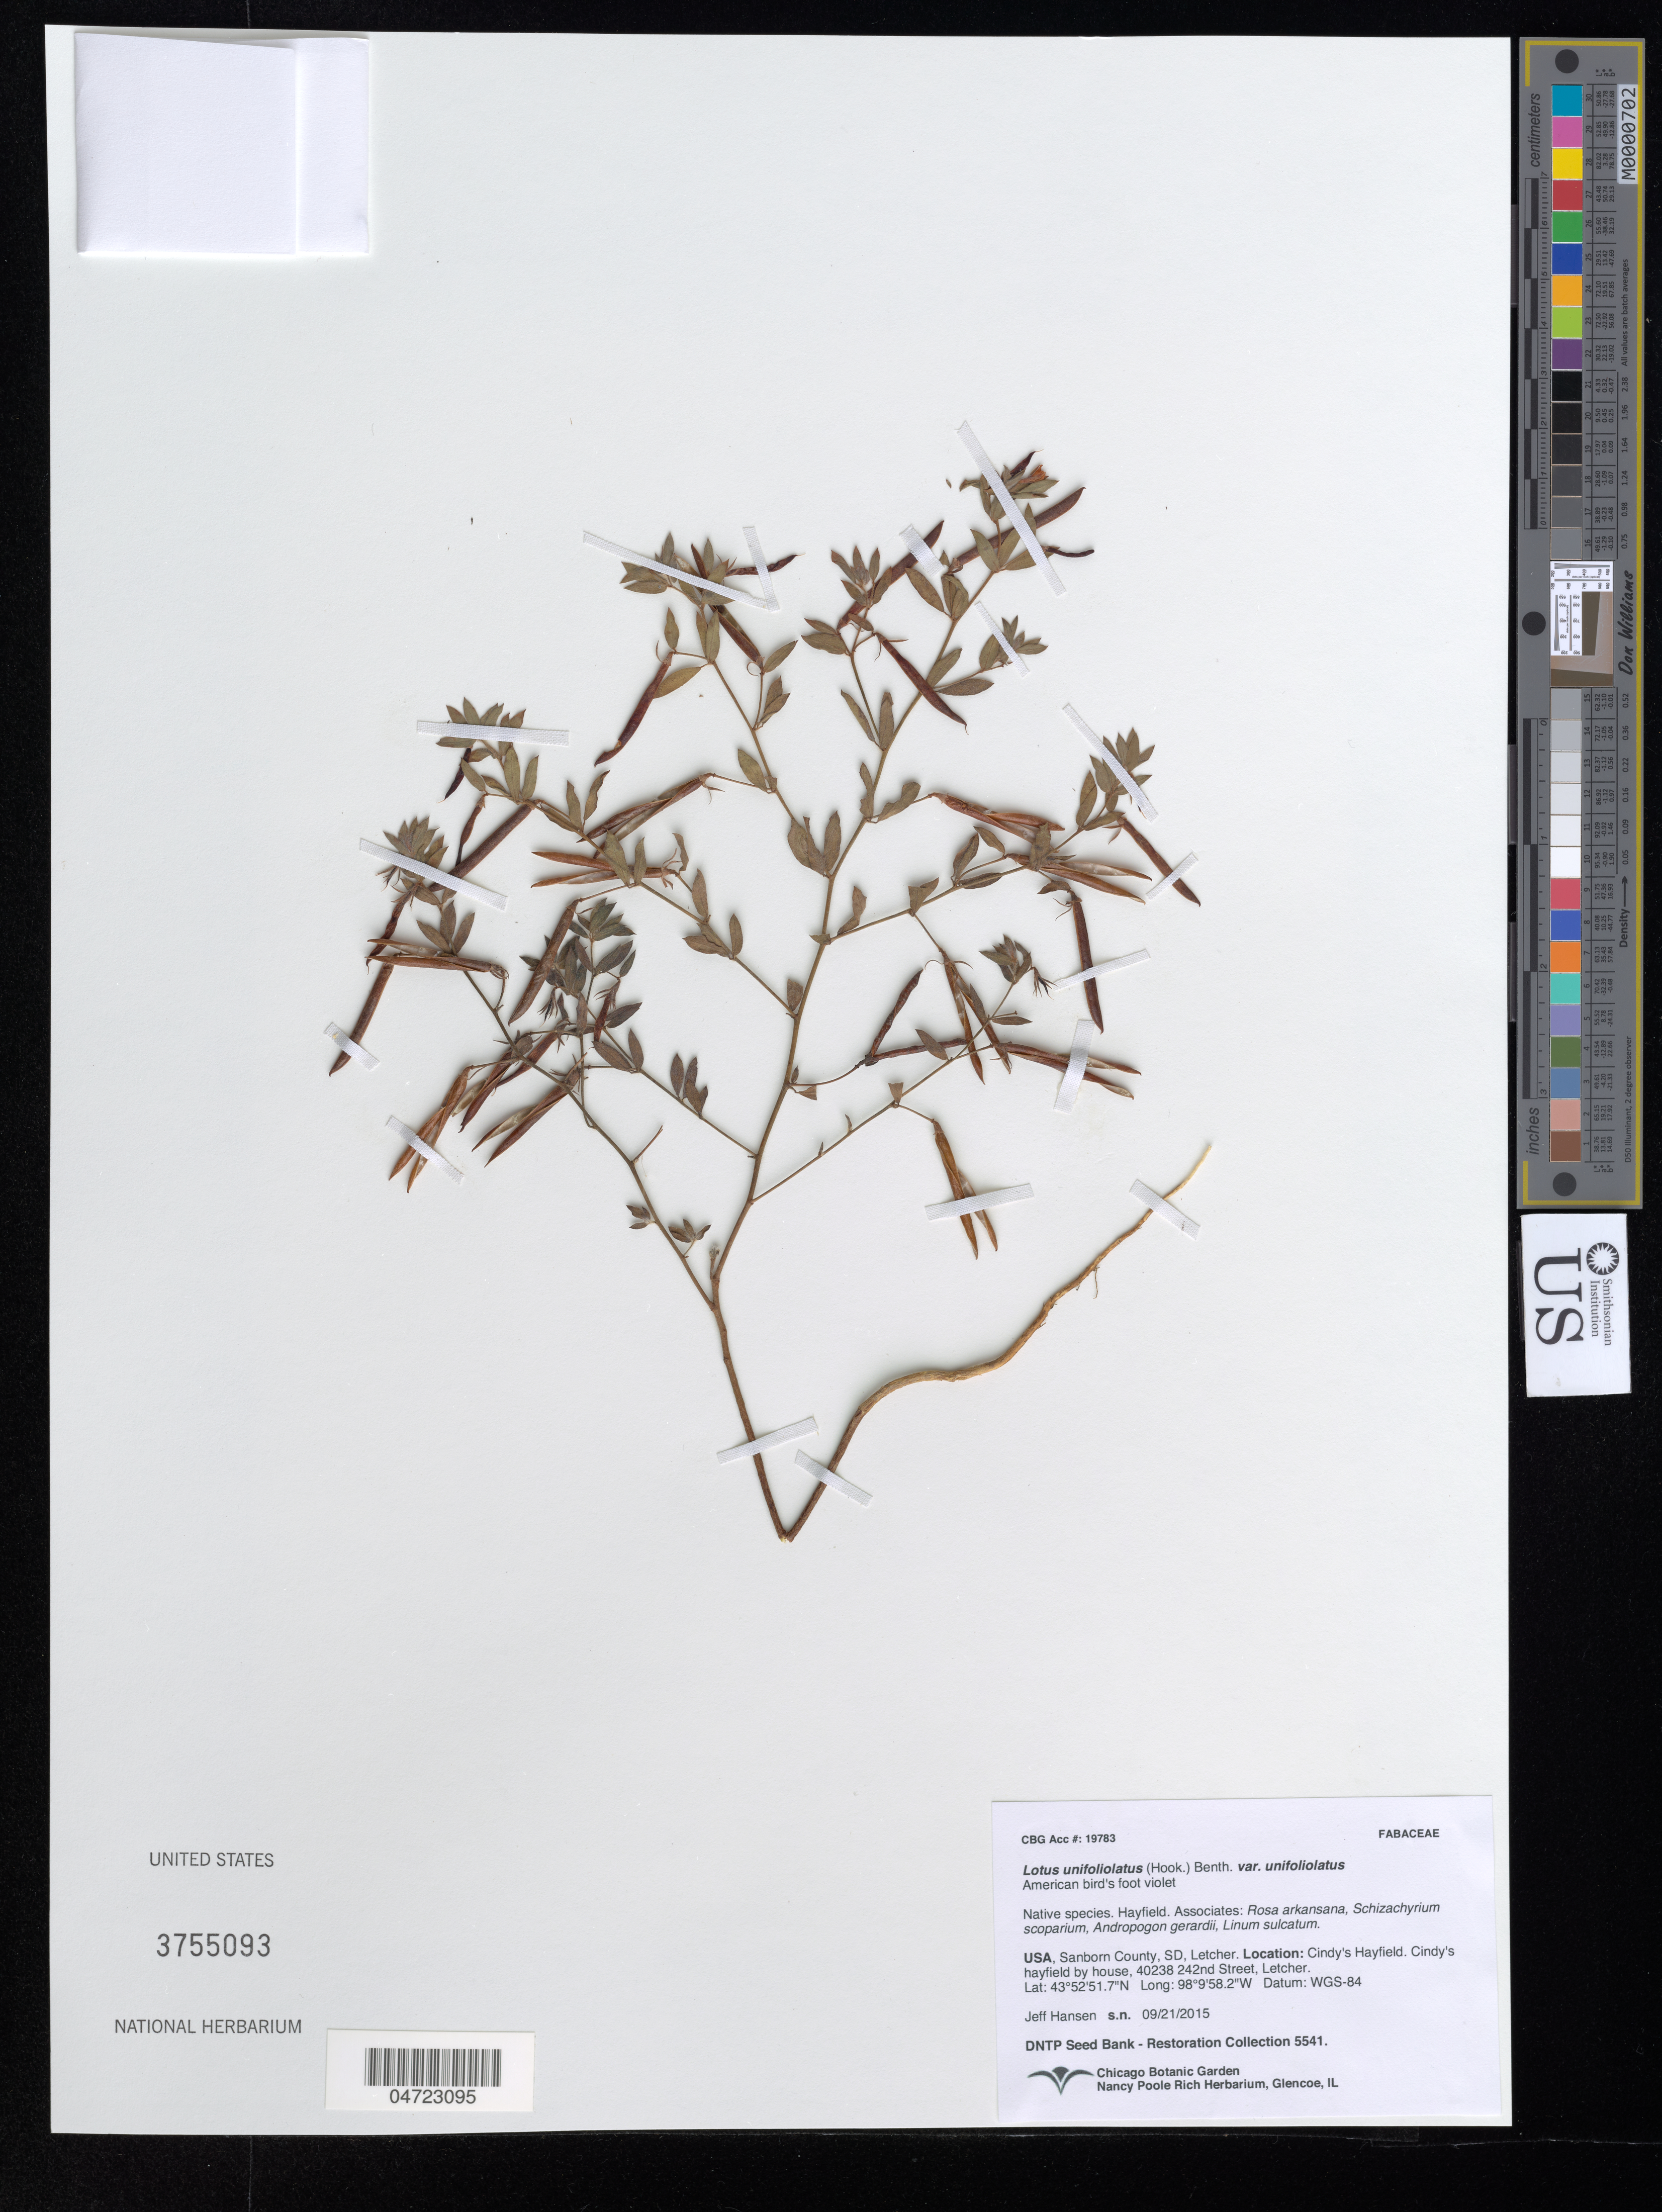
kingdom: Plantae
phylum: Tracheophyta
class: Magnoliopsida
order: Fabales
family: Fabaceae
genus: Lotus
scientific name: Lotus unifoliolatus var. unifoliolatus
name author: (Hook.) Benth.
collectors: J. Hansen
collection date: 2015-09-21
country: United States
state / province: South Dakota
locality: Sanborn County, Letcher. Cindy's Hayfield. Cindy's hayfield by house, 40238 242nd Street, Letcher.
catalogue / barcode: US 3755093